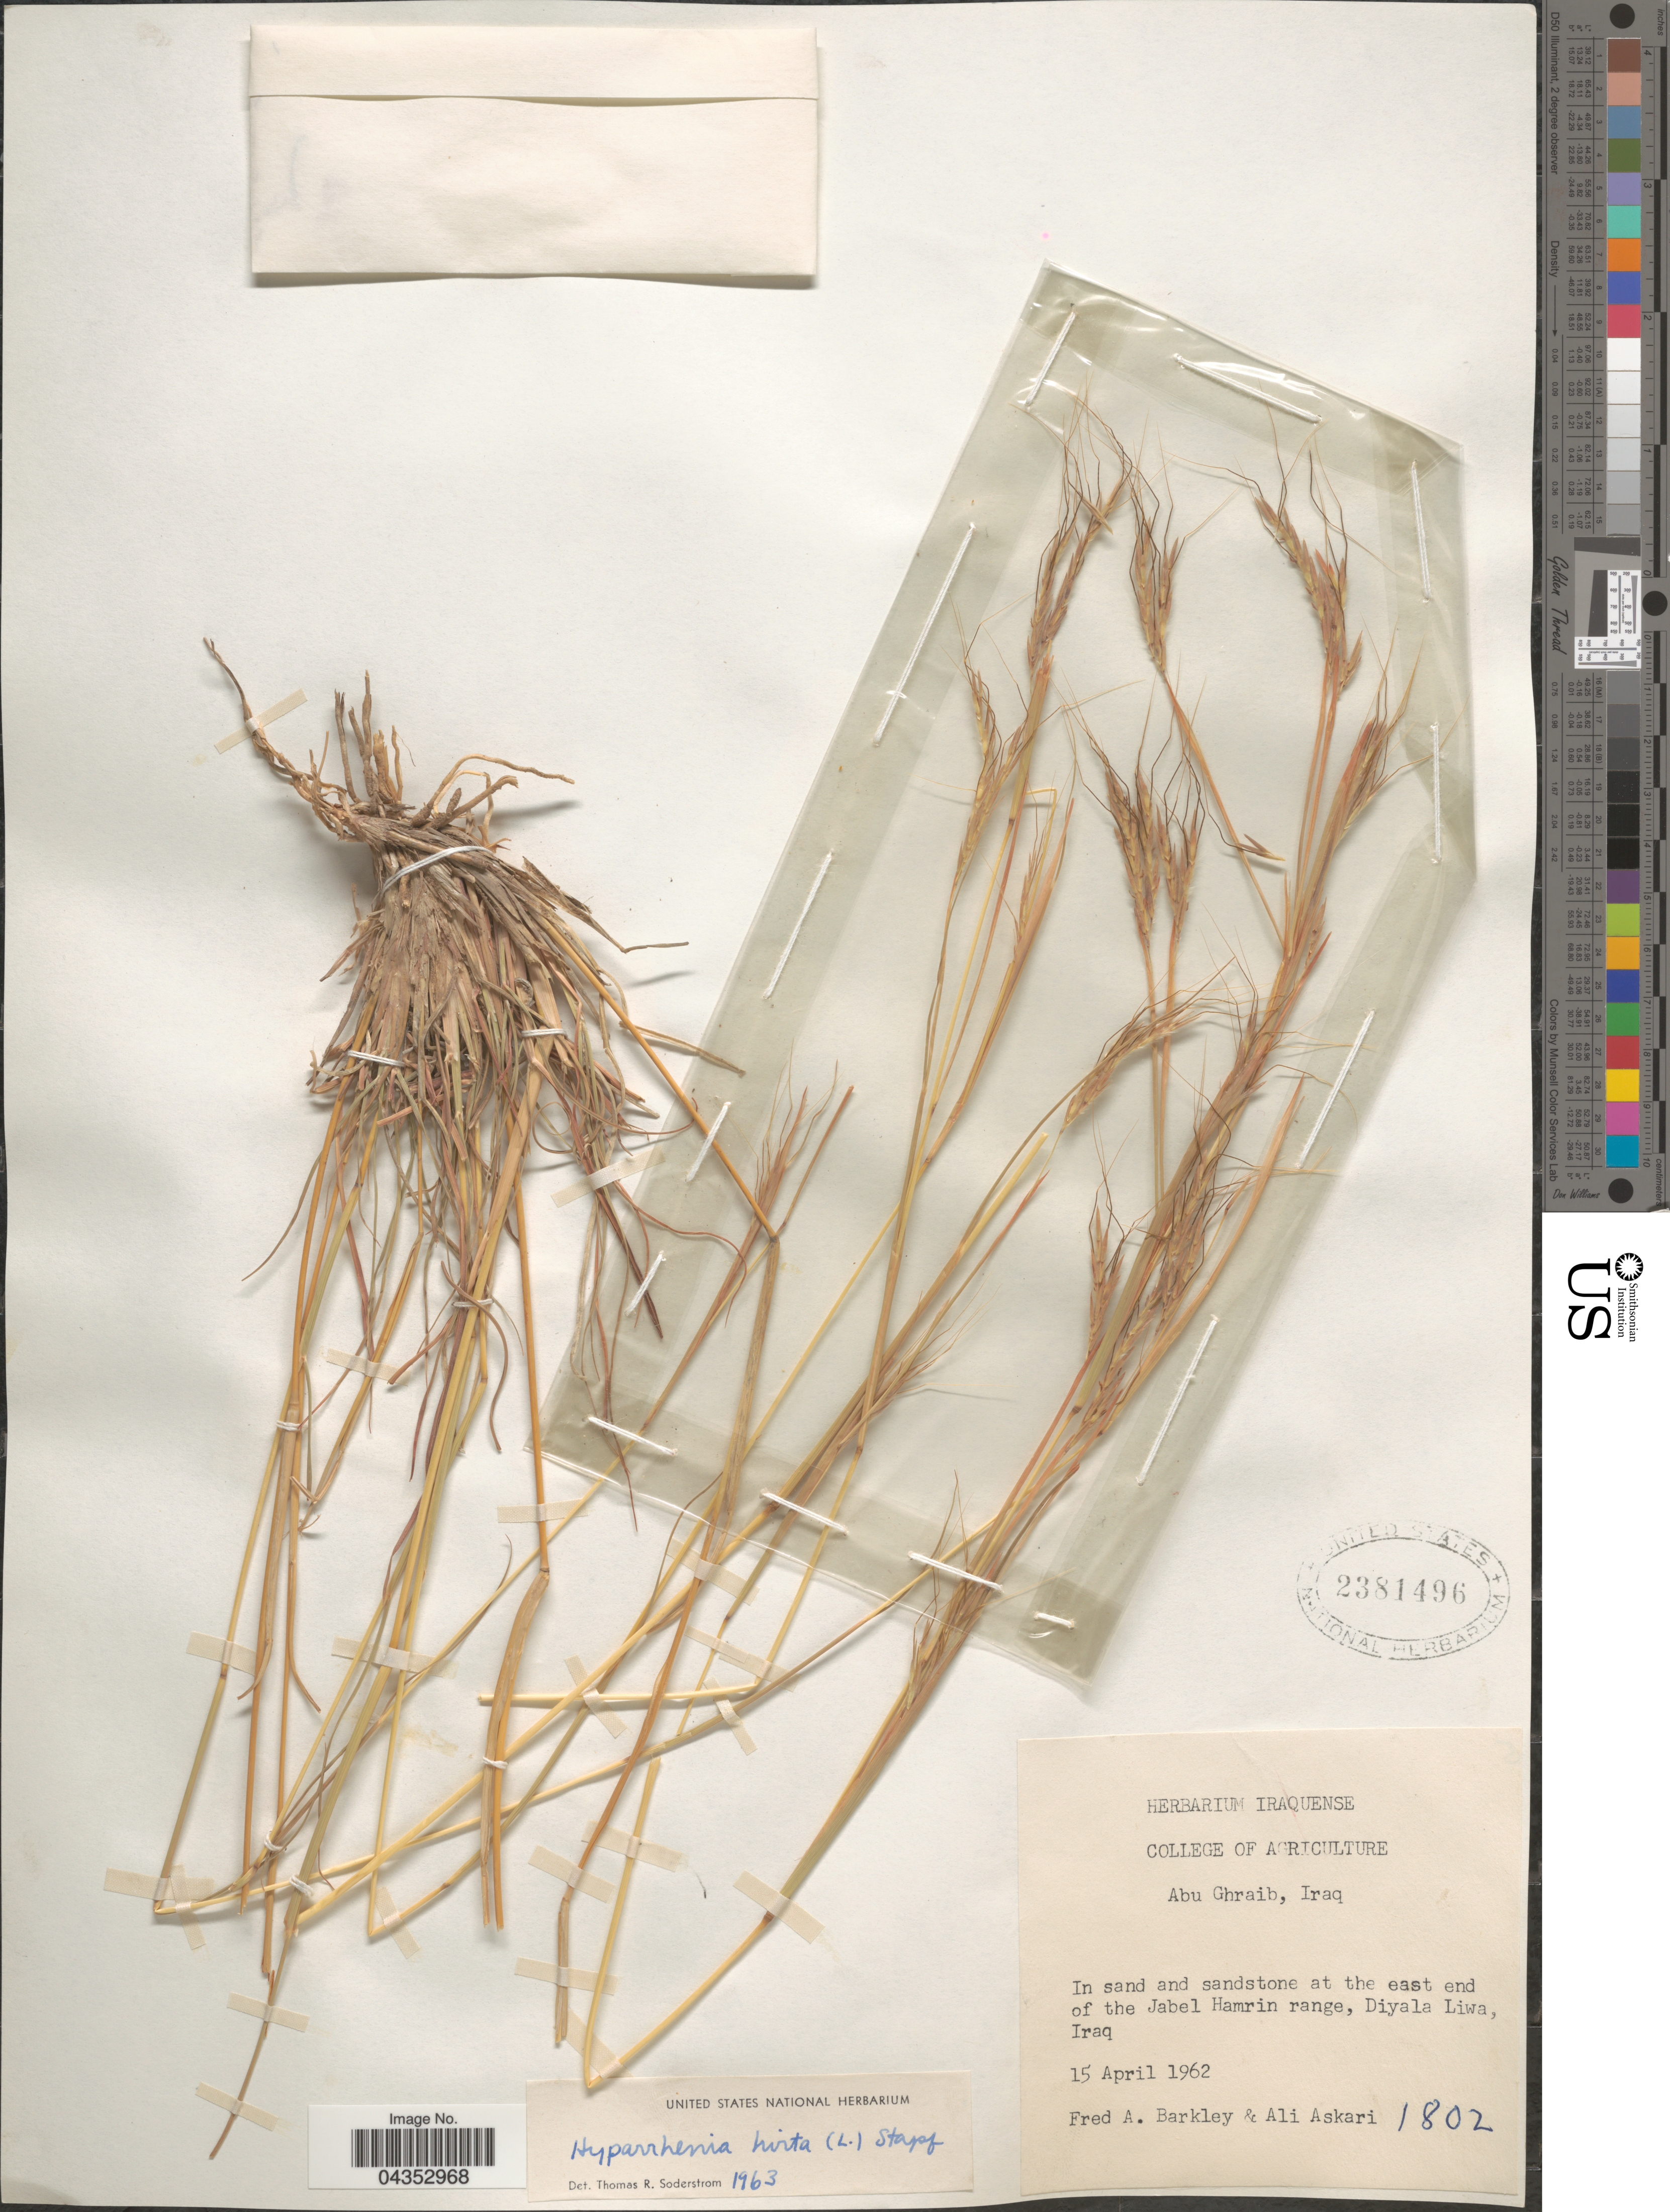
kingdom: Plantae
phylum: Tracheophyta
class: Liliopsida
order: Poales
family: Poaceae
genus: Hyparrhenia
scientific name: Hyparrhenia hirta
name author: (L.) Stapf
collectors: F. A. Barkley & Askari, A.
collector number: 1802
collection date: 1962-04-15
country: Iraq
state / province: Diyala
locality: In sand and sandstone at the east end of the Jebel Hamrin range, Diyala Liwa.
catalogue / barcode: US 2381496